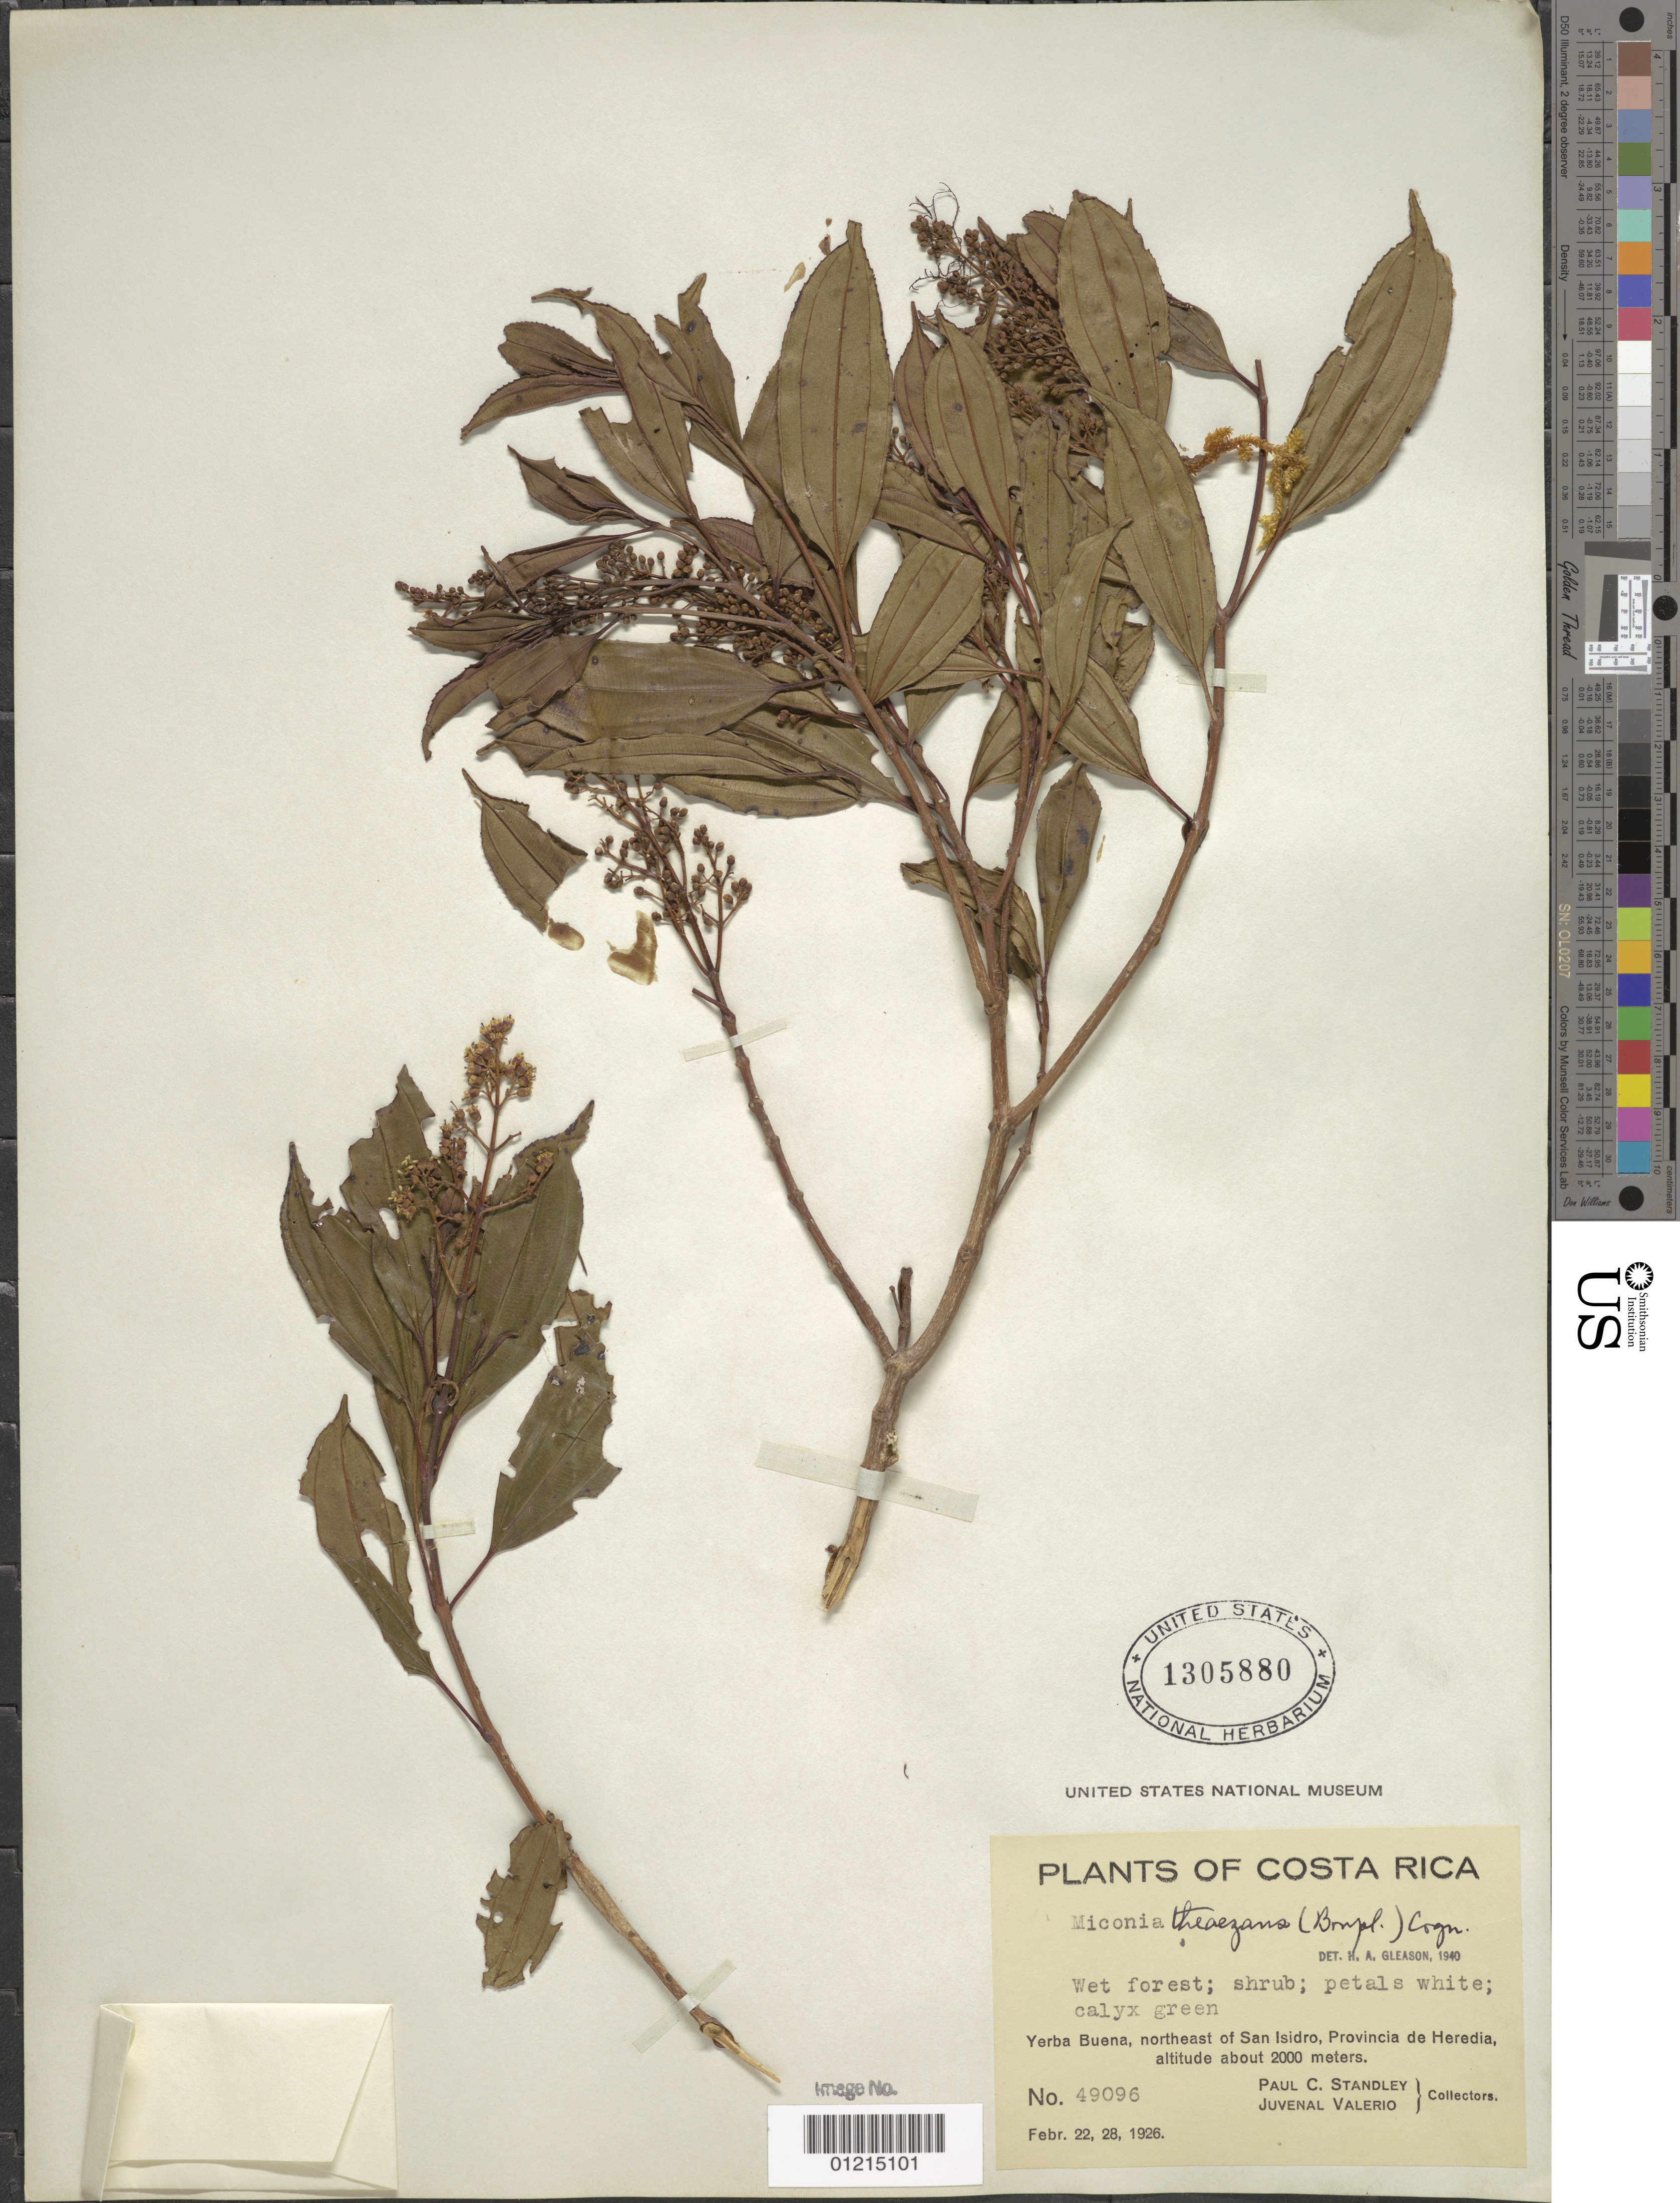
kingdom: Plantae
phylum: Tracheophyta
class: Magnoliopsida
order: Myrtales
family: Melastomataceae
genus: Miconia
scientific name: Miconia theizans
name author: (Bonpl.) Cogn.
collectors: P. C. Standley & J. Valerio R.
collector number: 49096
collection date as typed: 22 Feb 1926 and 28 Feb 1926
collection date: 1926-02-22,1926-02-28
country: Costa Rica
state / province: Heredia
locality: Yerba Buena, NE of San Isidro.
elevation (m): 2000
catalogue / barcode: US 1305880